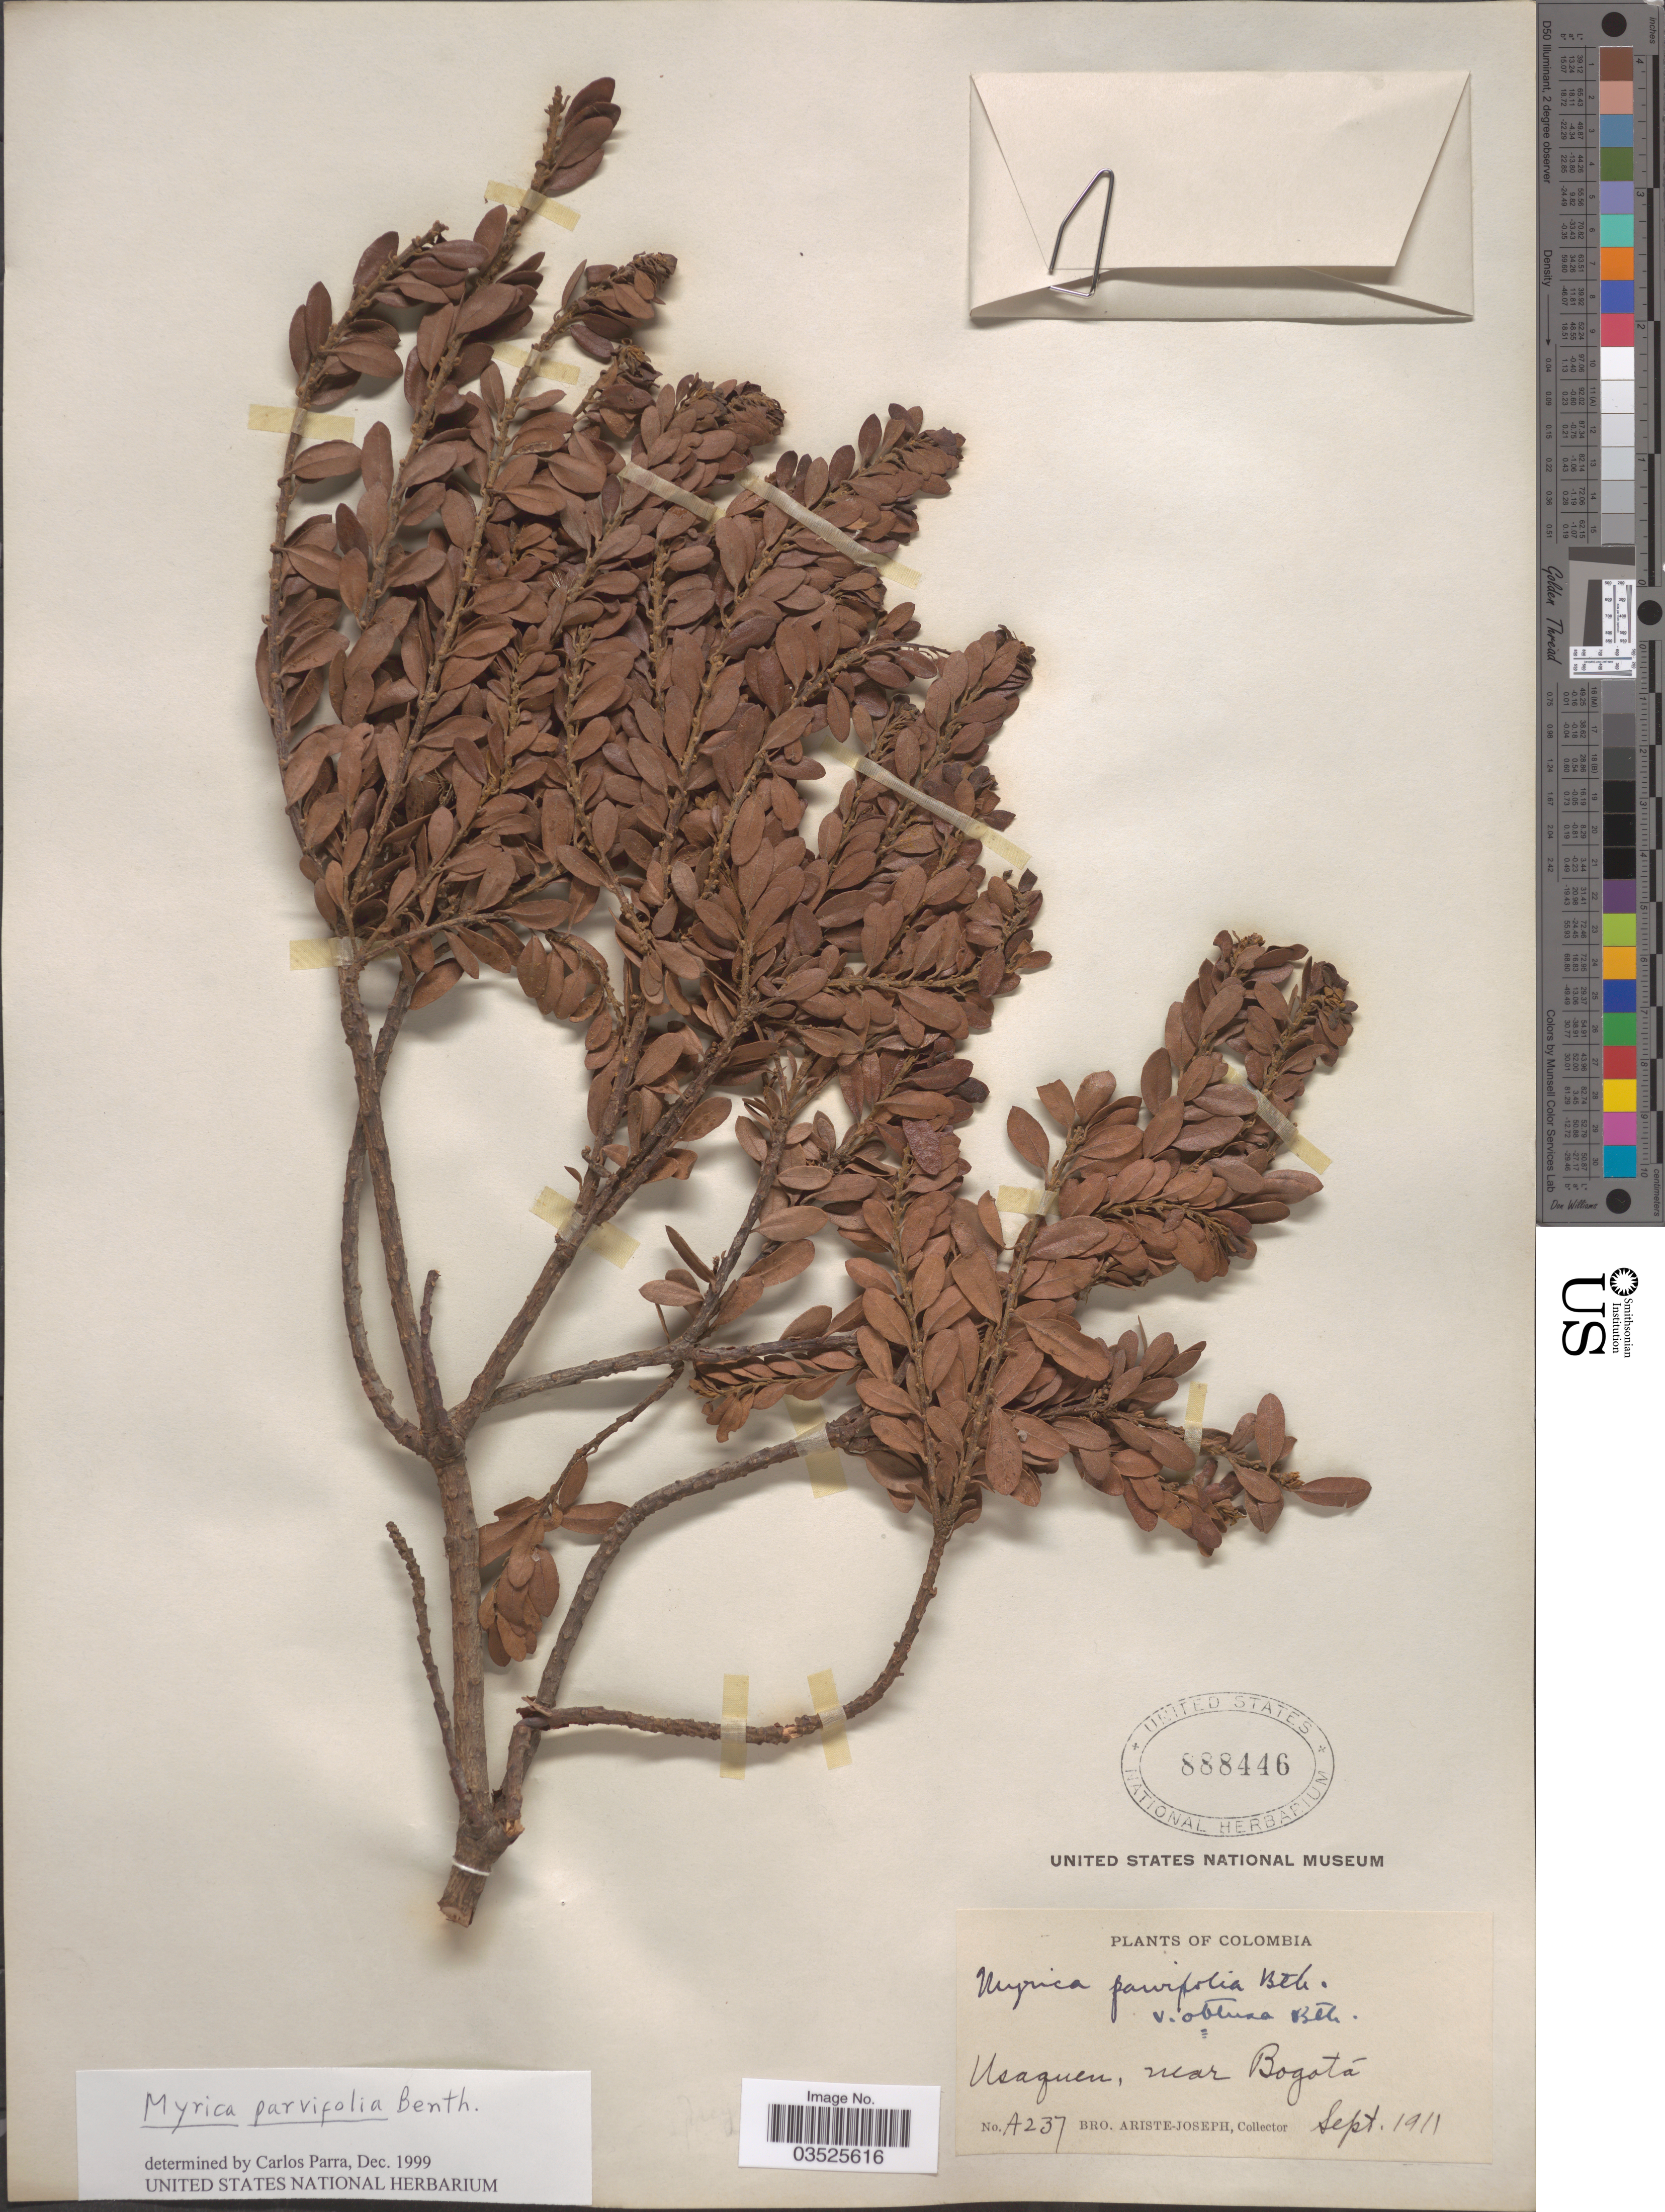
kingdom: Plantae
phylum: Tracheophyta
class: Magnoliopsida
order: Fagales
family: Myricaceae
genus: Morella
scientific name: Morella parvifolia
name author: (Benth.) Parra-Os.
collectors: Bro. Ariste-Joseph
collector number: A237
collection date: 1911-09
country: Colombia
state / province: Bogota D.C.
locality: Usaquen, near Bogotá.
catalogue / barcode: US 888446